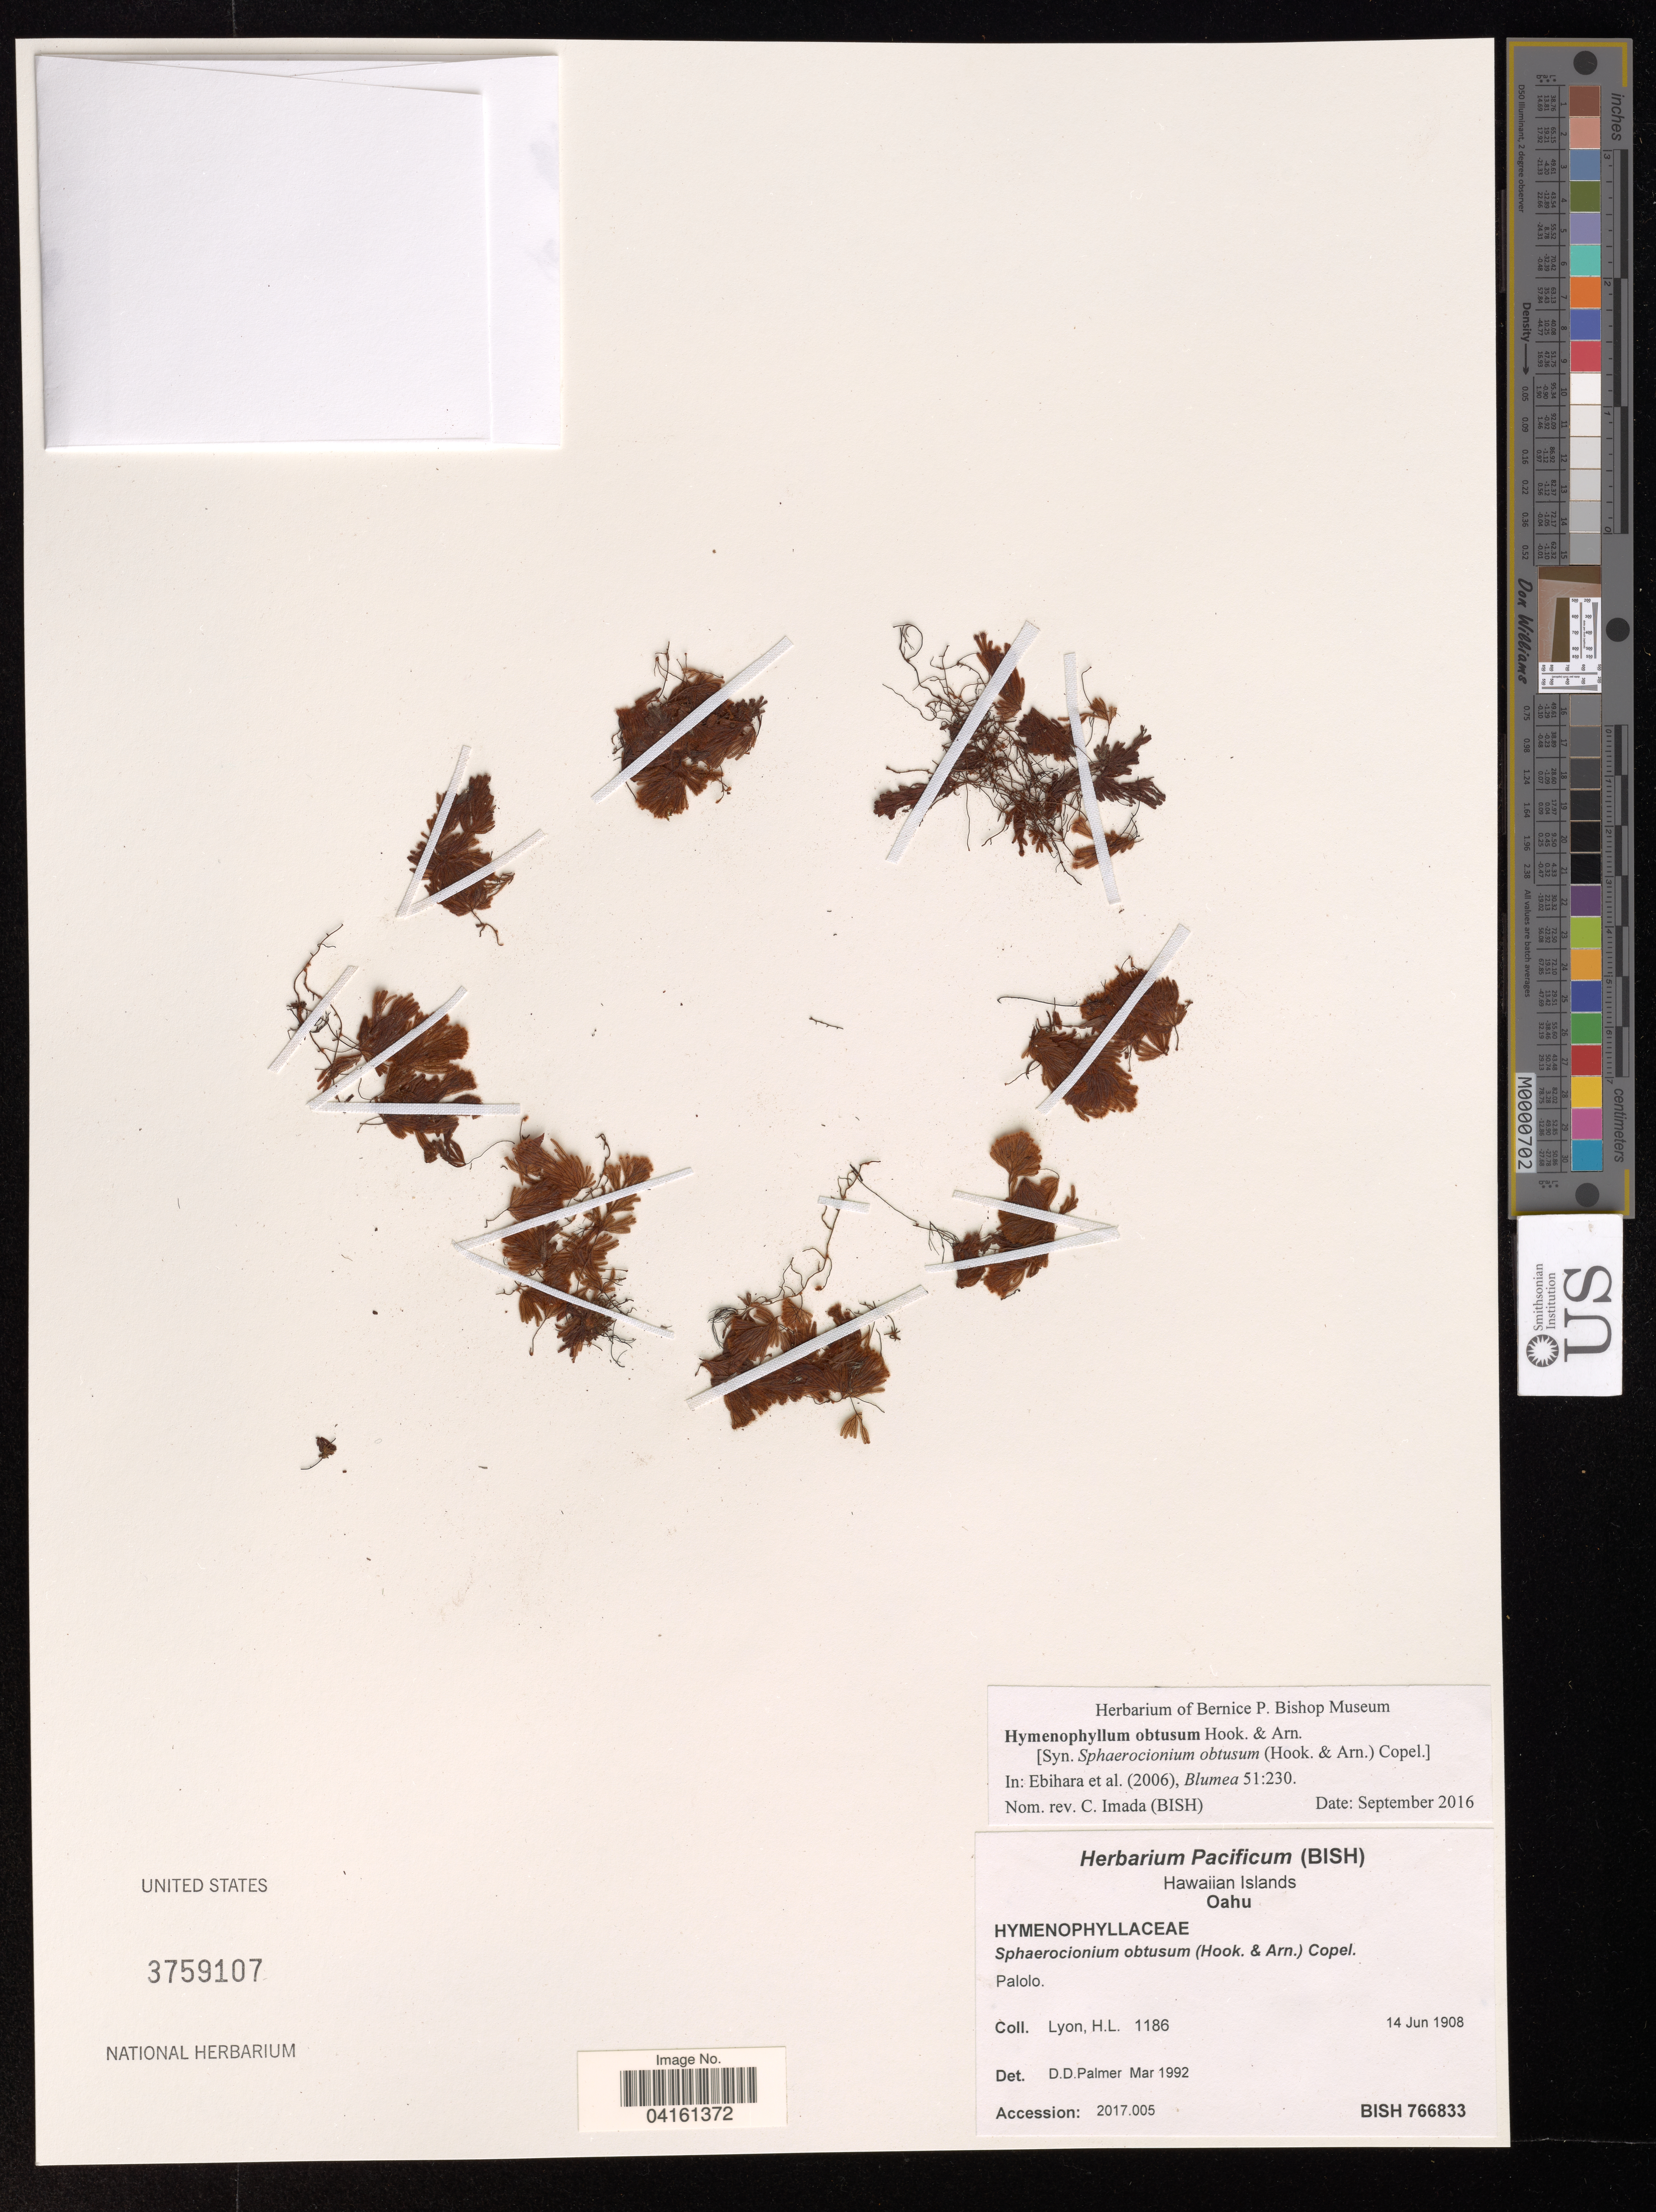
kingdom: Plantae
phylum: Tracheophyta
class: Polypodiopsida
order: Hymenophyllales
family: Hymenophyllaceae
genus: Hymenophyllum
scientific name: Hymenophyllum obtusum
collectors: H. Lyon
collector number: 1186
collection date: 1908-06-14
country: United States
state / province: Hawaii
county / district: Honolulu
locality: Oahu. Palolo.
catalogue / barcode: US 3759107